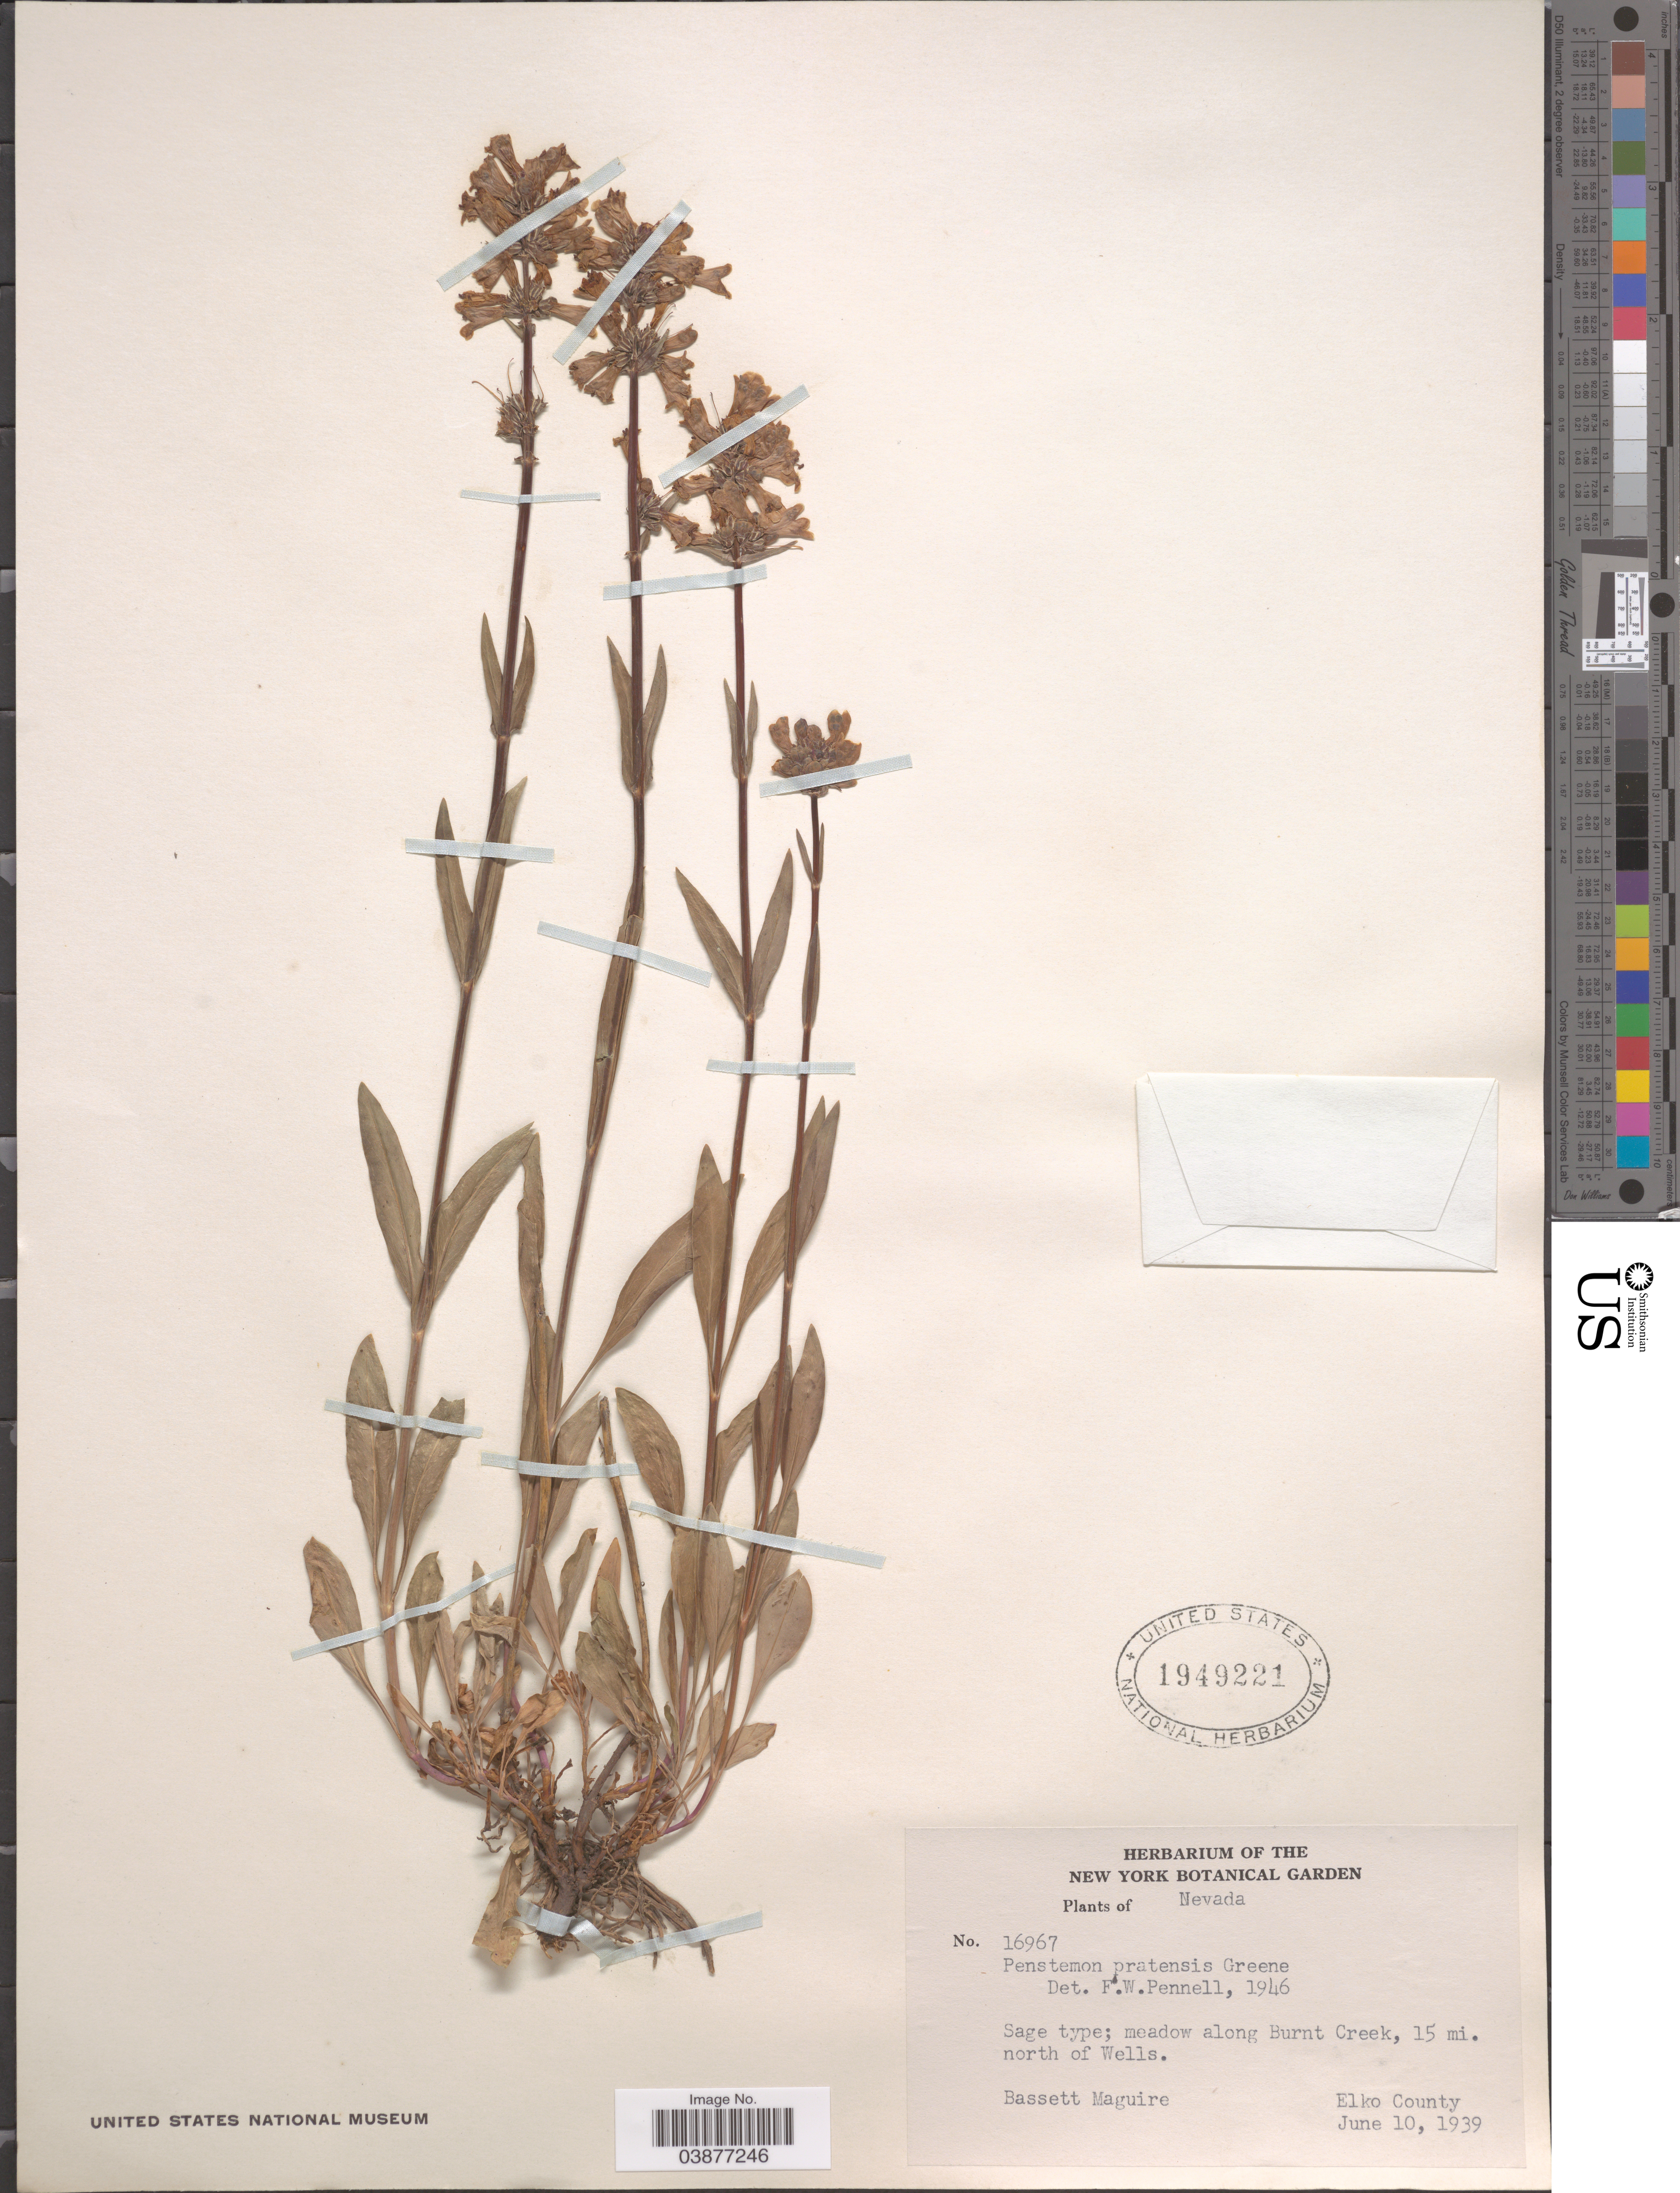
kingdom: Plantae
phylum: Tracheophyta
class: Magnoliopsida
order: Lamiales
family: Plantaginaceae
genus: Penstemon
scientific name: Penstemon pratensis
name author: Greene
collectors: B. Maguire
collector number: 16967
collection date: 1939-06-10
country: United States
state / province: Nevada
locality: Meadow along Burnt Creek, 15 mi. north of Wells. Elko County.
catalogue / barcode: US 1949221